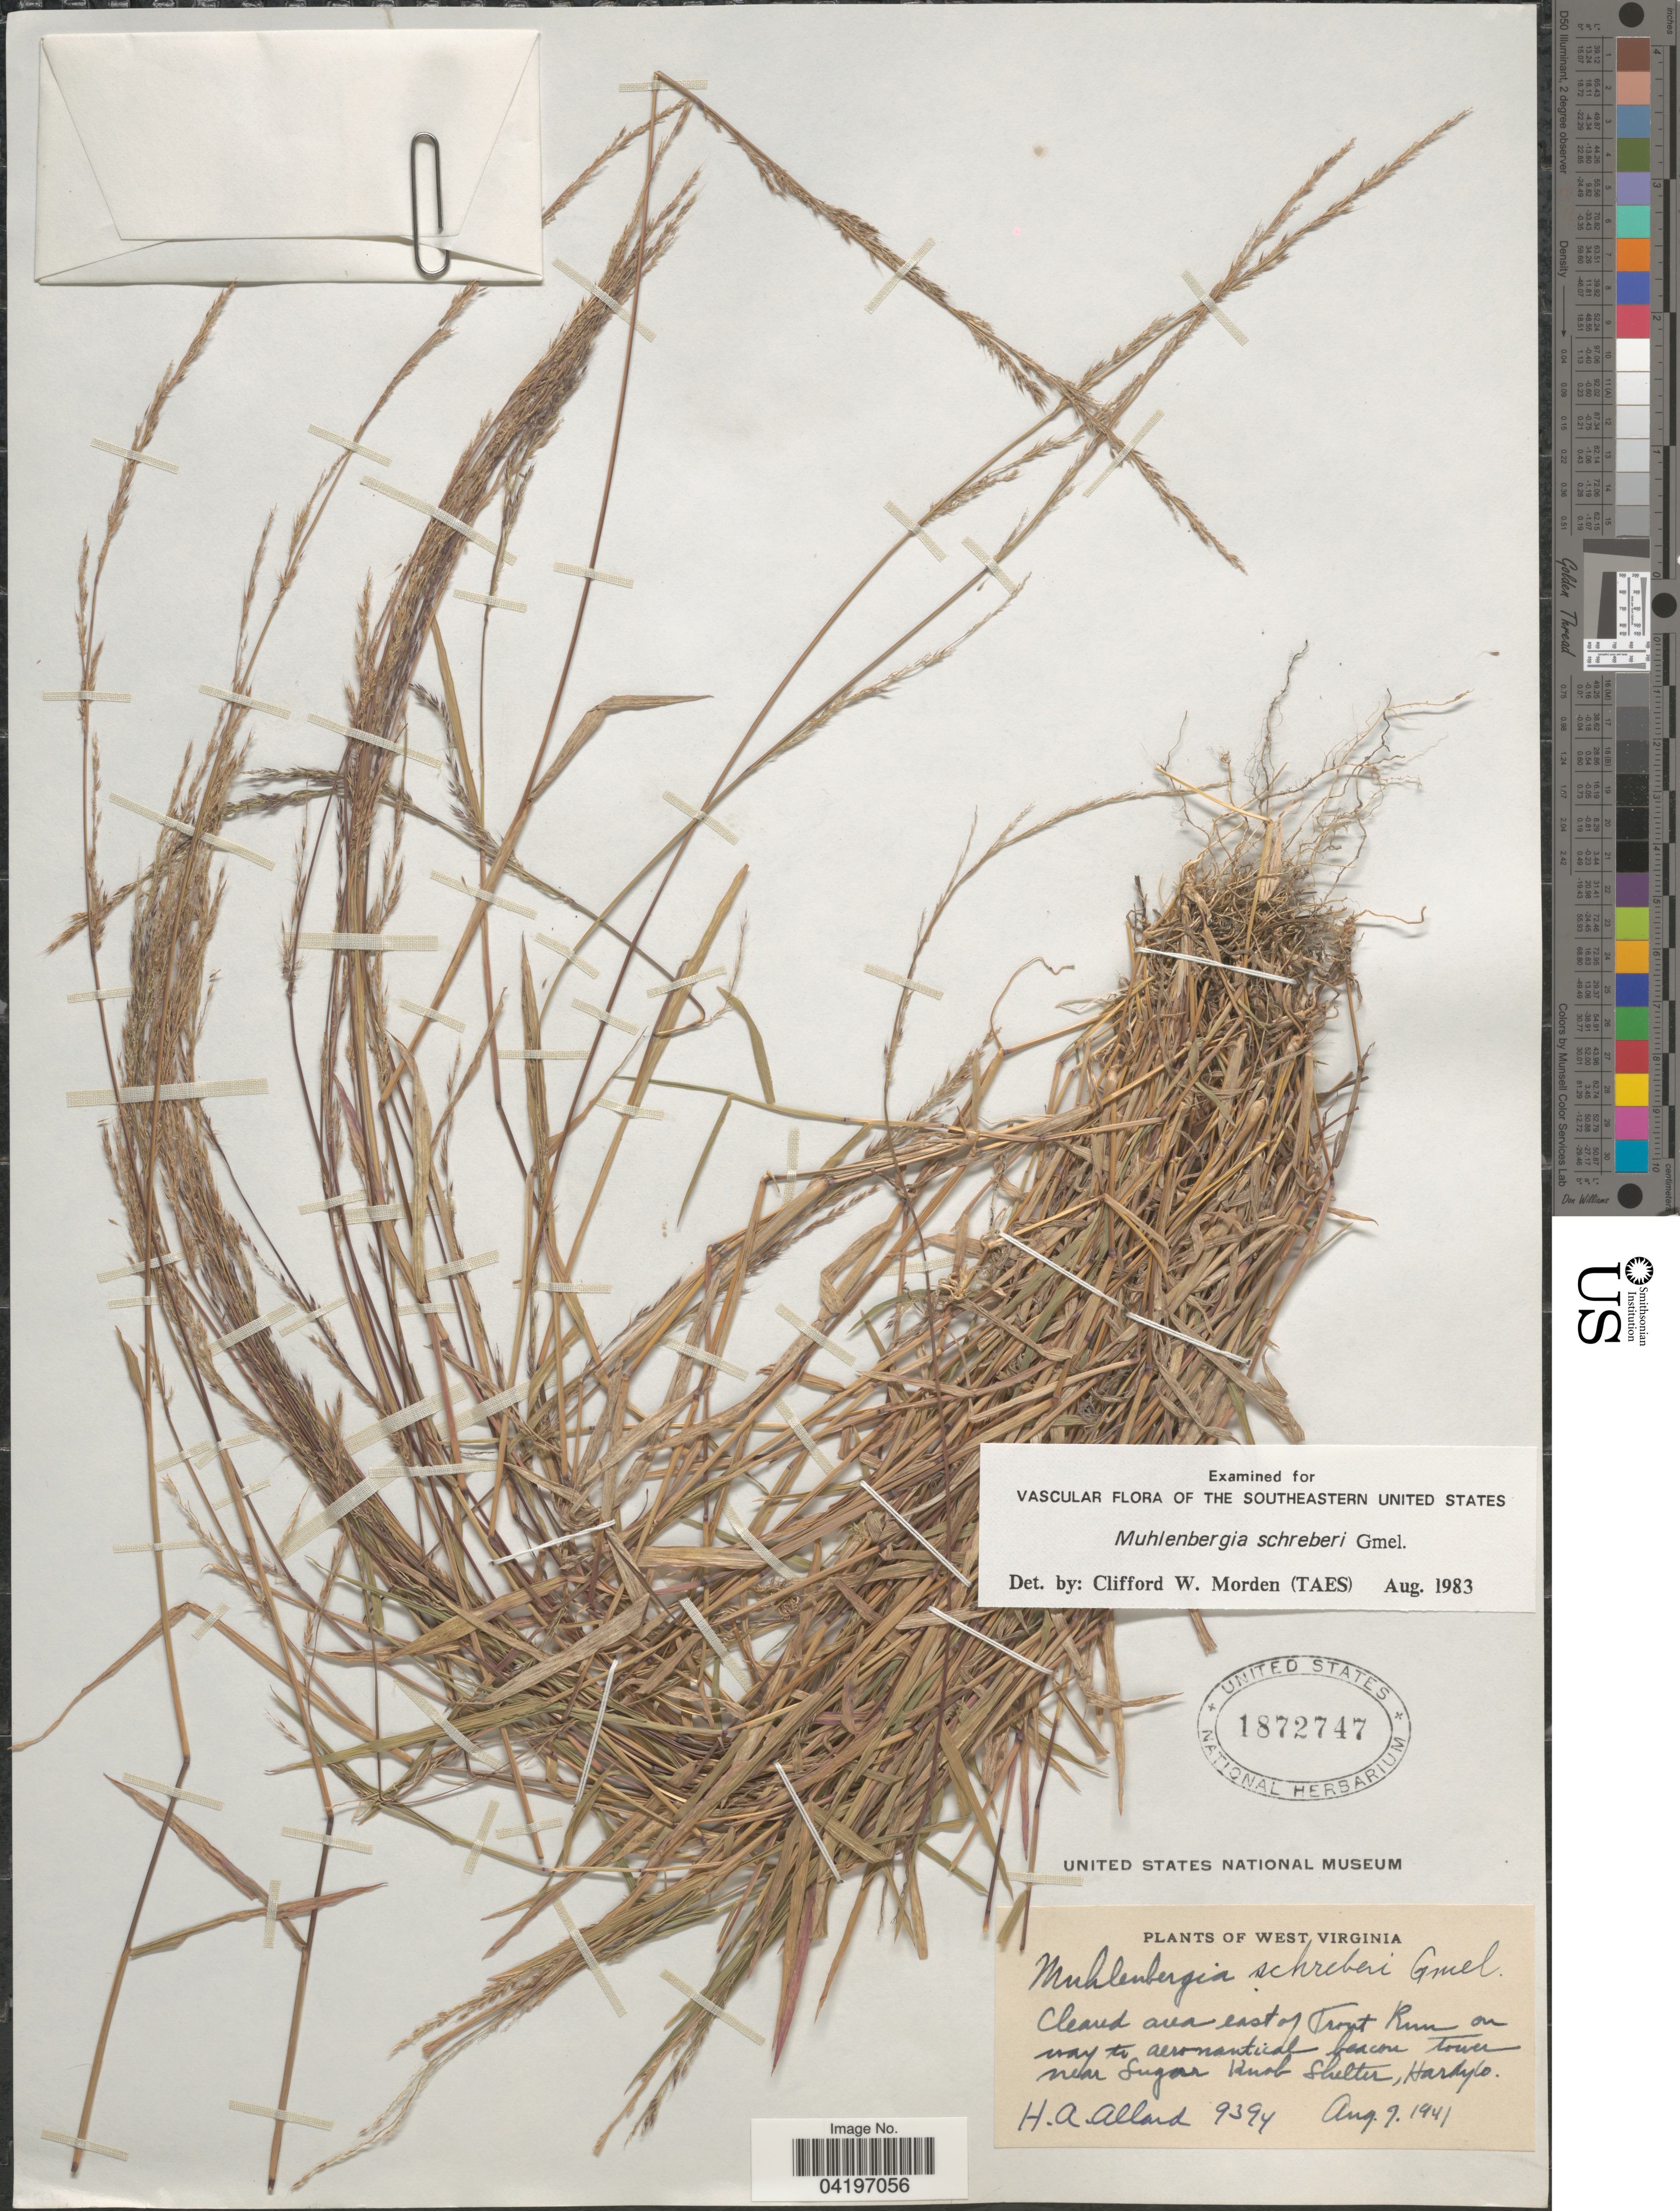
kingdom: Plantae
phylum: Tracheophyta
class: Liliopsida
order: Poales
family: Poaceae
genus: Muhlenbergia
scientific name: Muhlenbergia schreberi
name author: J.F. Gmel.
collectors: H. A. Allard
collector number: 9394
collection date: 1941-08-07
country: United States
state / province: West Virginia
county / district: Hardy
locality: Cleared area east of Trout Run on way to aeronautical beacon tower near Sugar Knob Shelter, Hardy Co.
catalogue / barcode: US 1872747